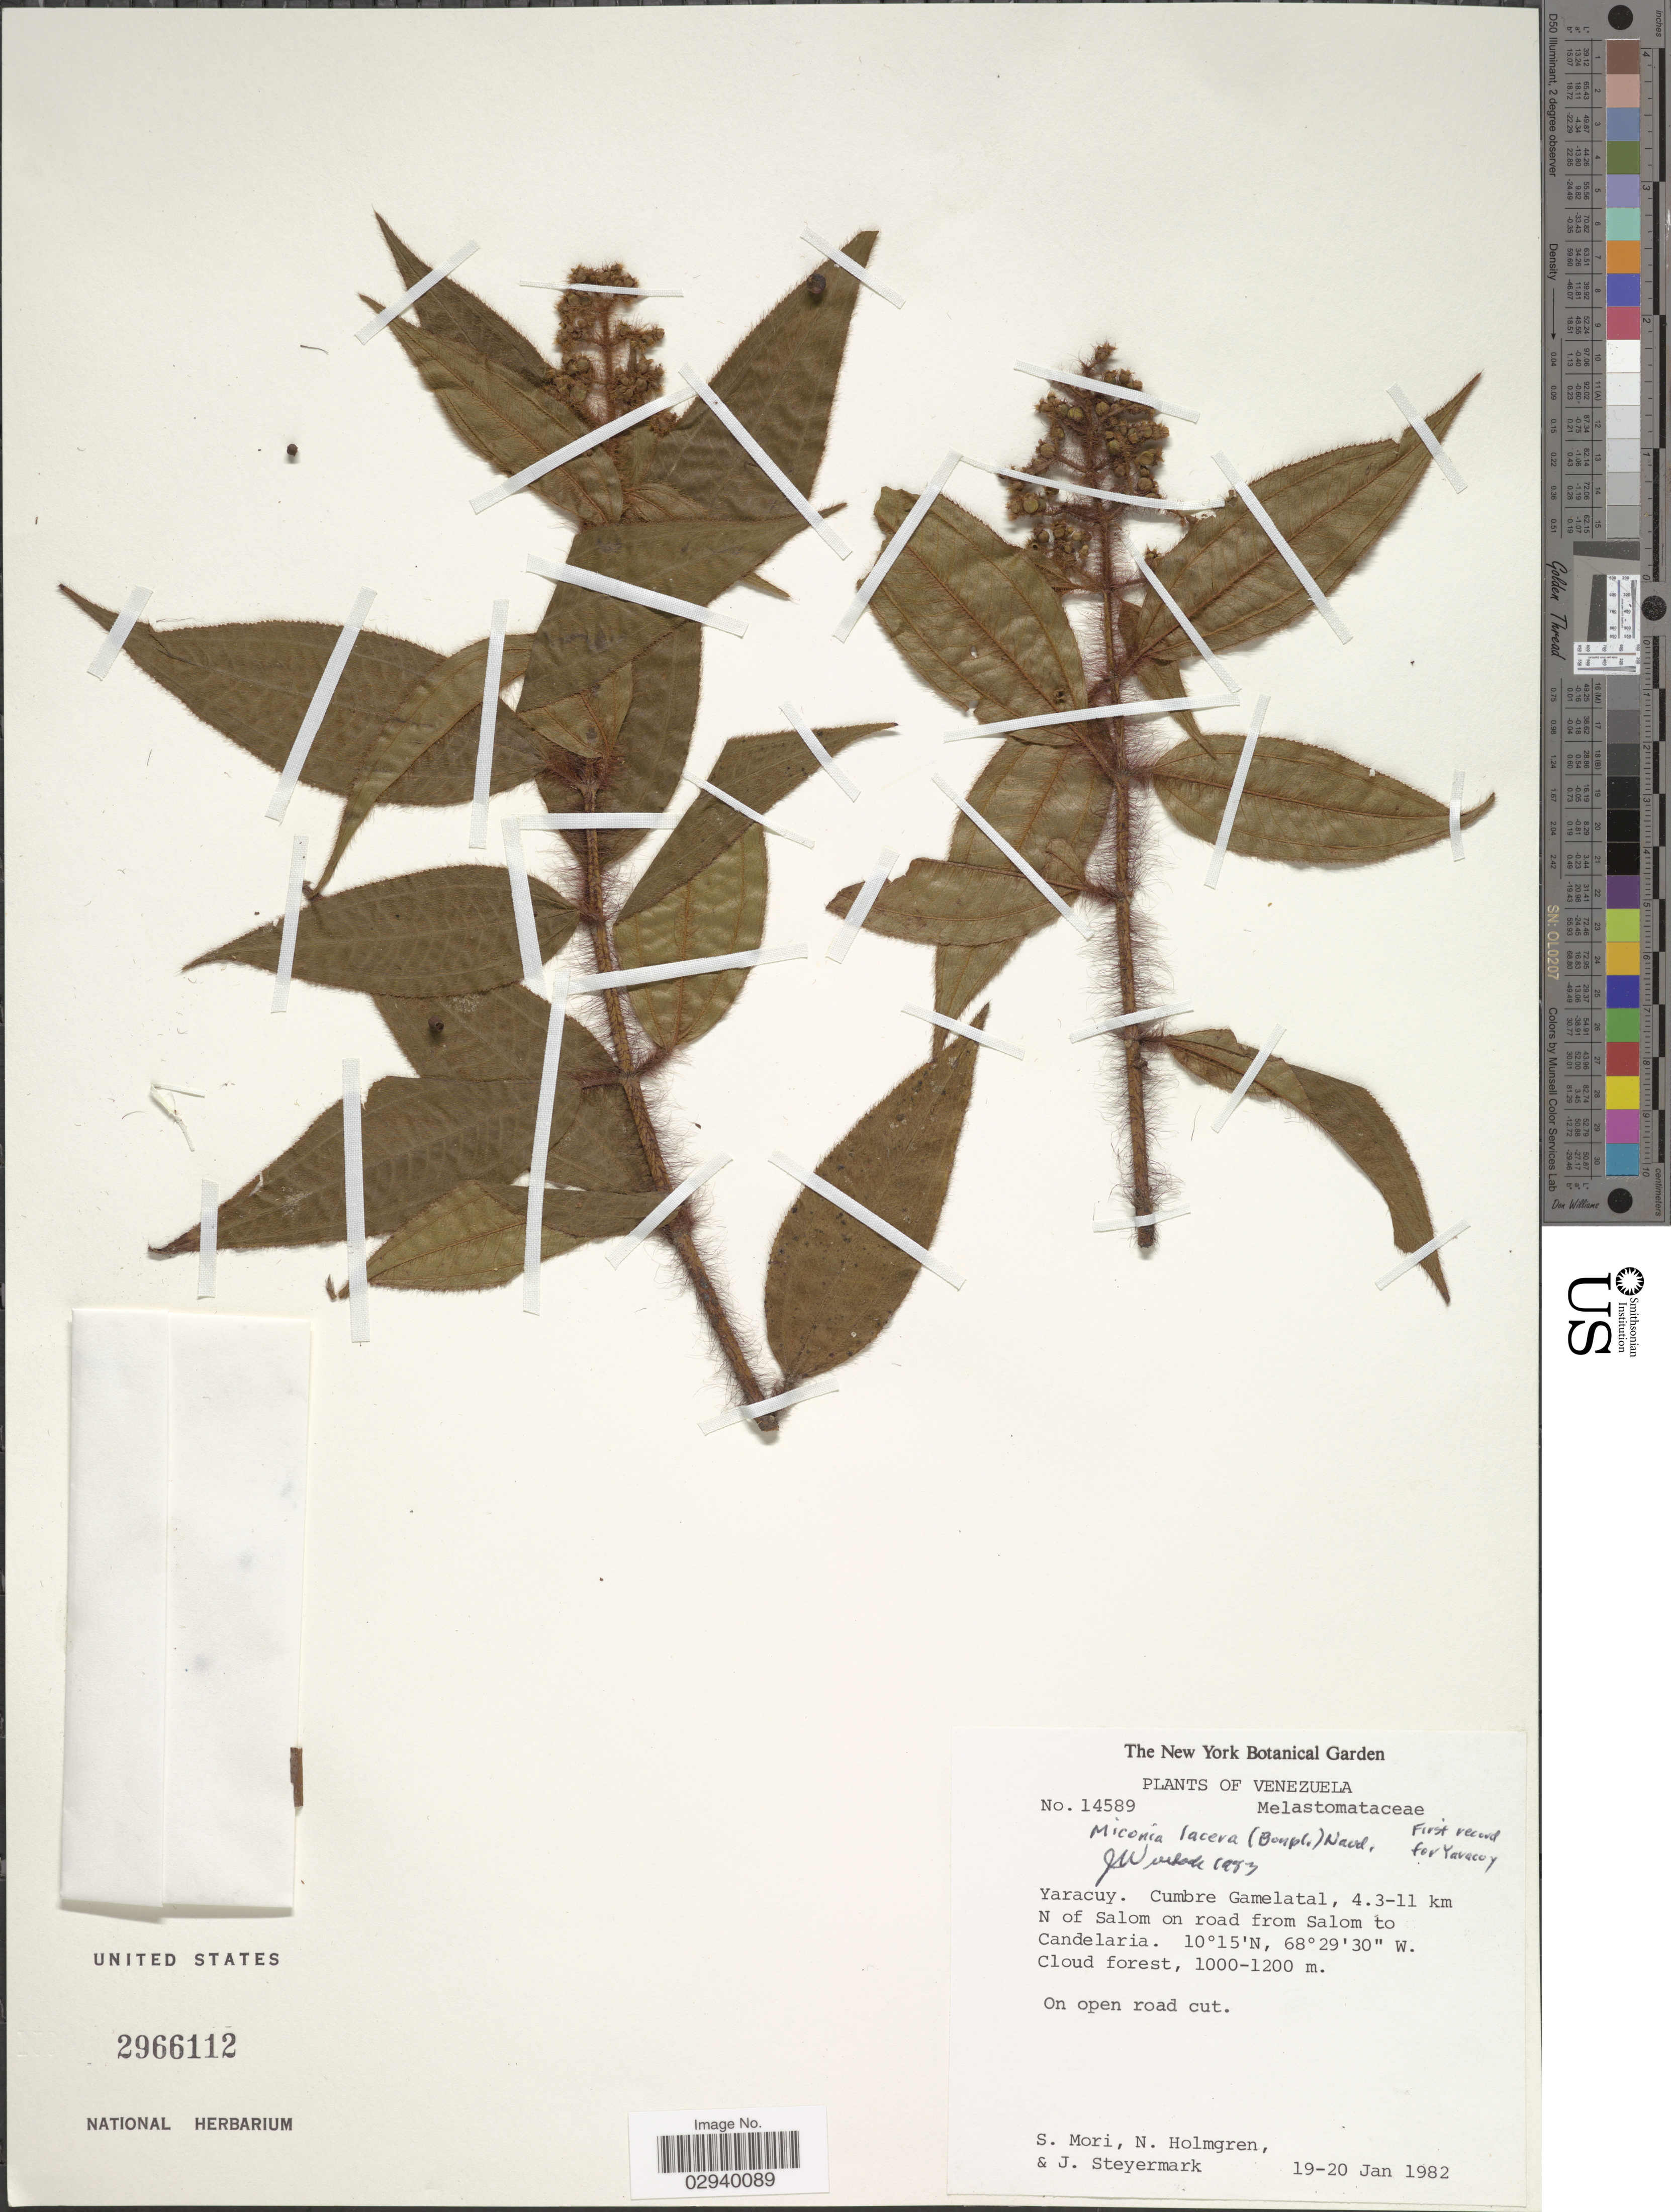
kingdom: Plantae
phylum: Tracheophyta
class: Magnoliopsida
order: Myrtales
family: Melastomataceae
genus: Miconia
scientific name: Miconia lacera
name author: (Bonpl.) Naudin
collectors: S. Mori, N. H. Holmgren & J. Steyermark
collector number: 14589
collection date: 1982-01-19/1982-01-20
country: Venezuela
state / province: Yaracuy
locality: Cumbre Gamelatal, 4.3-11 km N of Salom on road from Salom to Candelaria.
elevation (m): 1000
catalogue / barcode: US 2966112